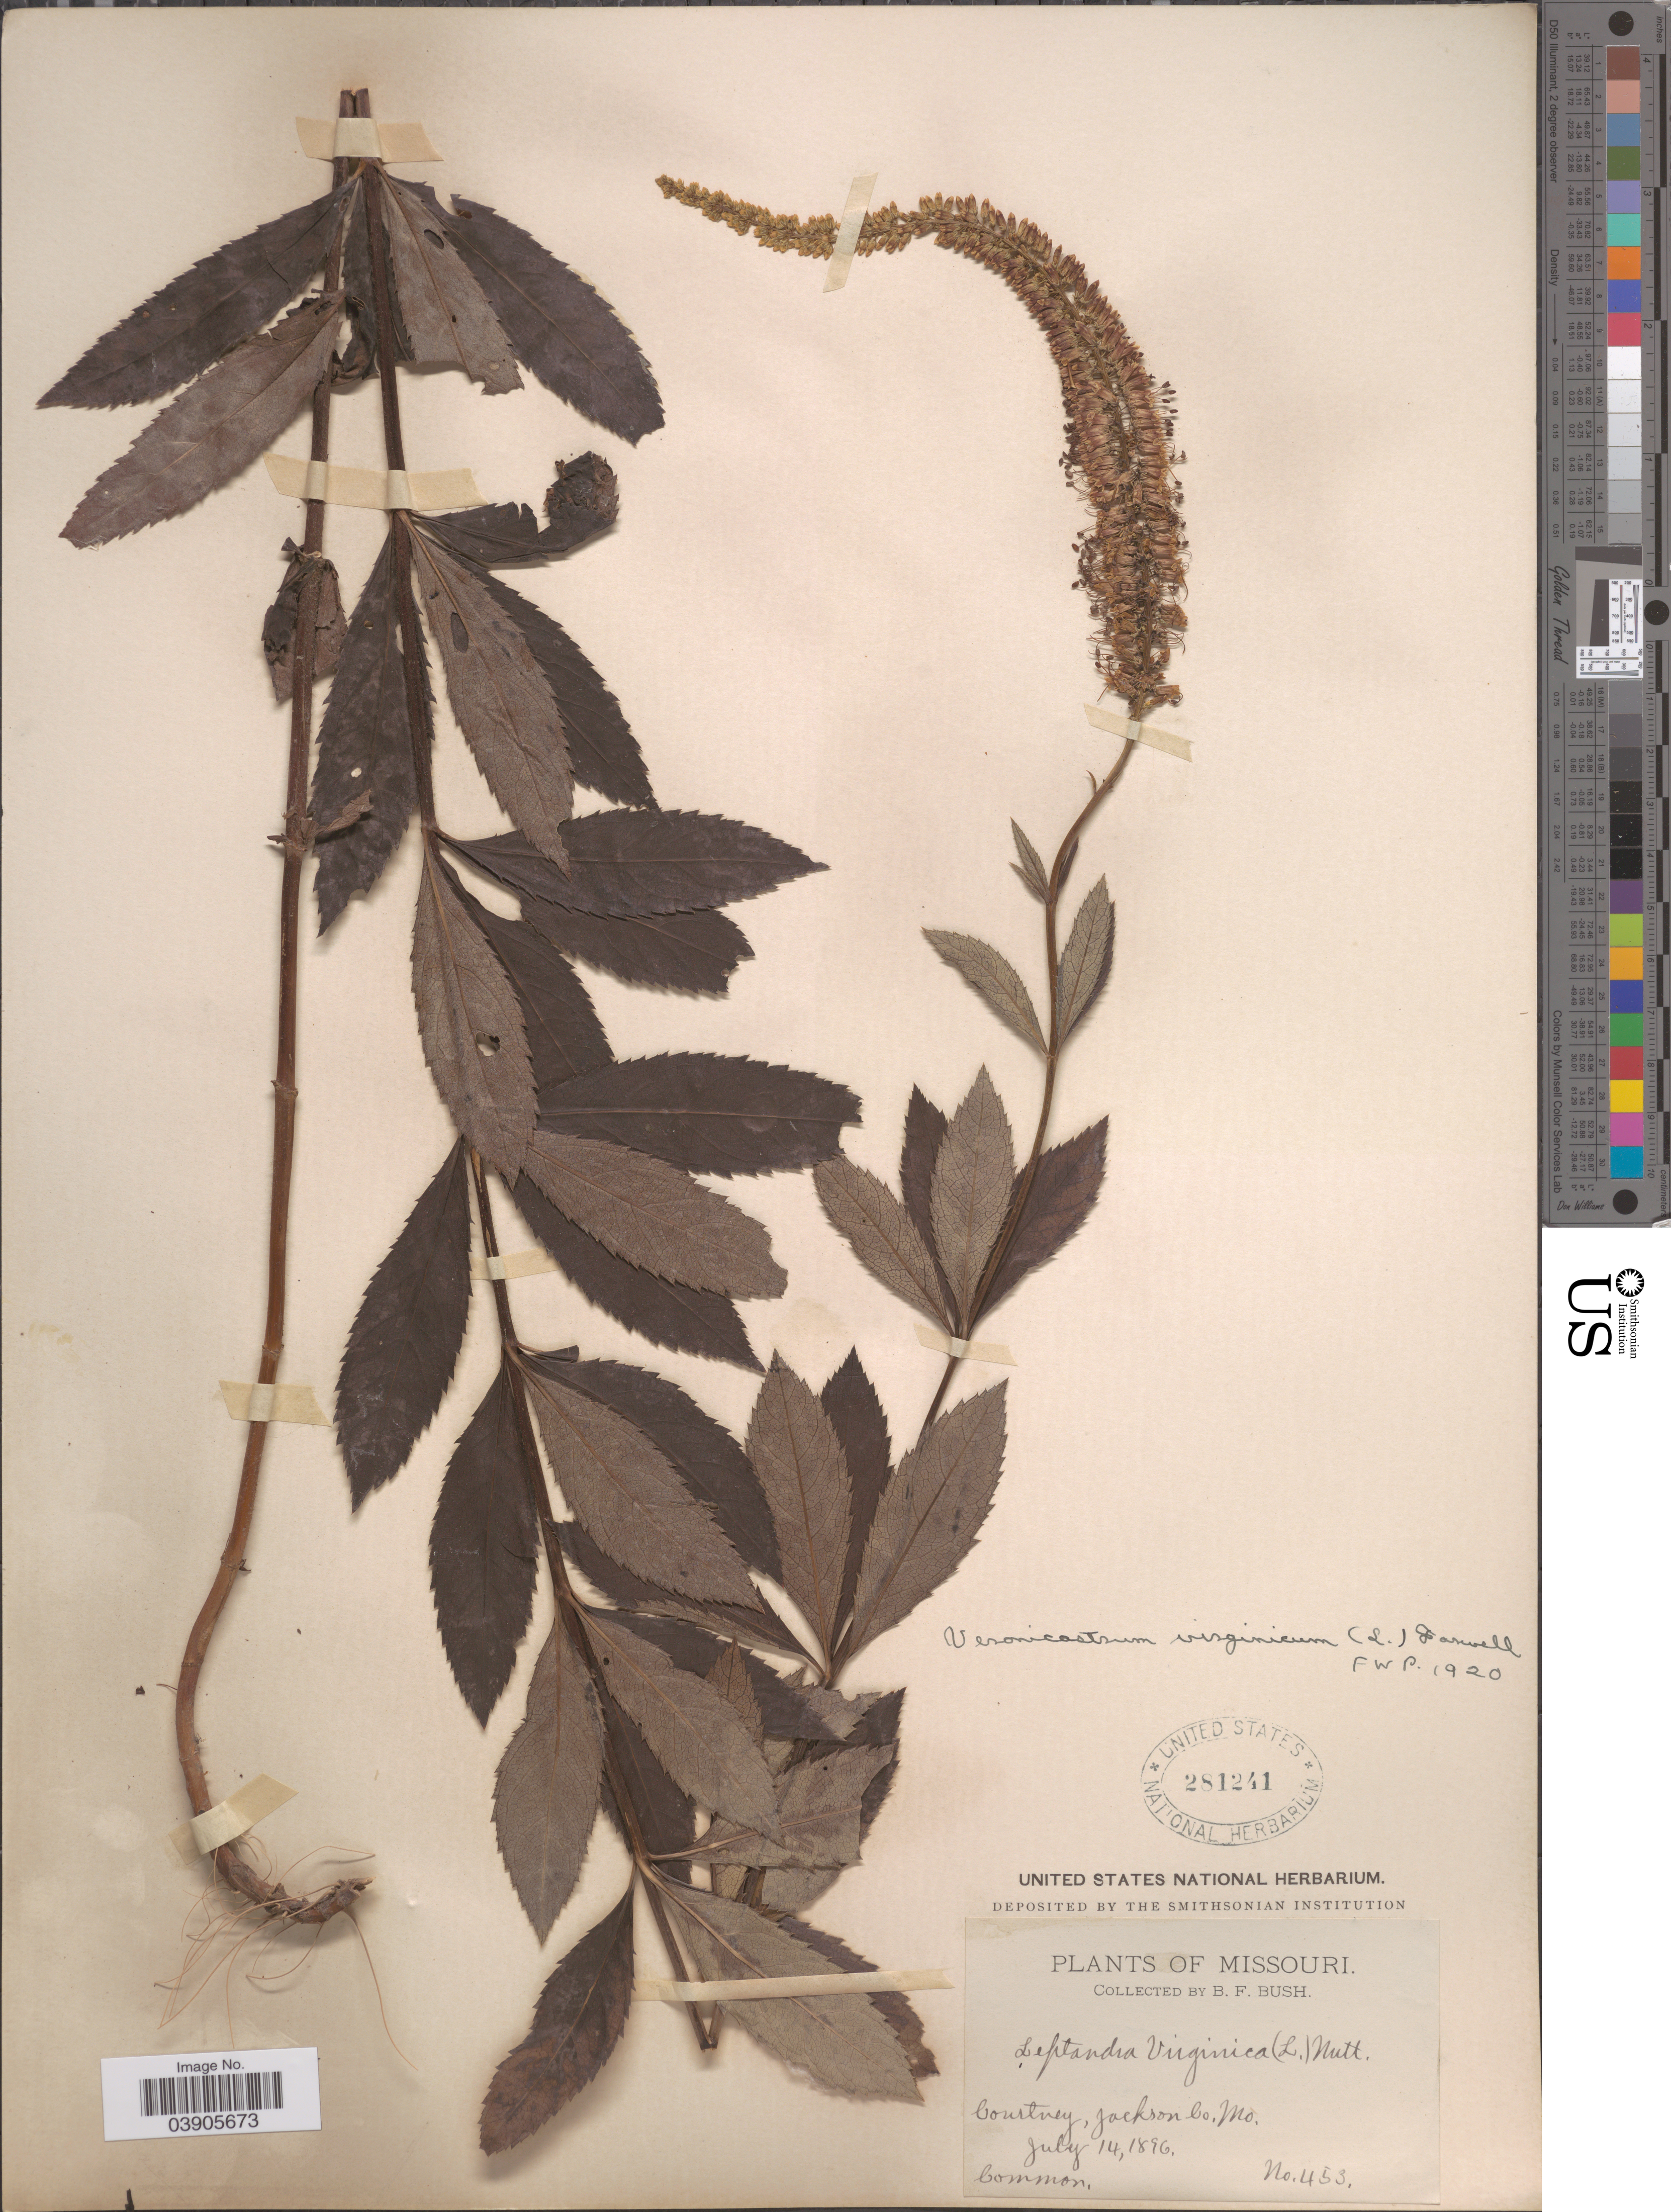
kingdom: Plantae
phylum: Tracheophyta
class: Magnoliopsida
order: Lamiales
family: Plantaginaceae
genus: Veronicastrum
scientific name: Veronicastrum virginicum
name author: (L.) Farw.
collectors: B. F. Bush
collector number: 453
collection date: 1896-07-14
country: United States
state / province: Missouri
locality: Courtney, Jackson Co.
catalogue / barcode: US 281241